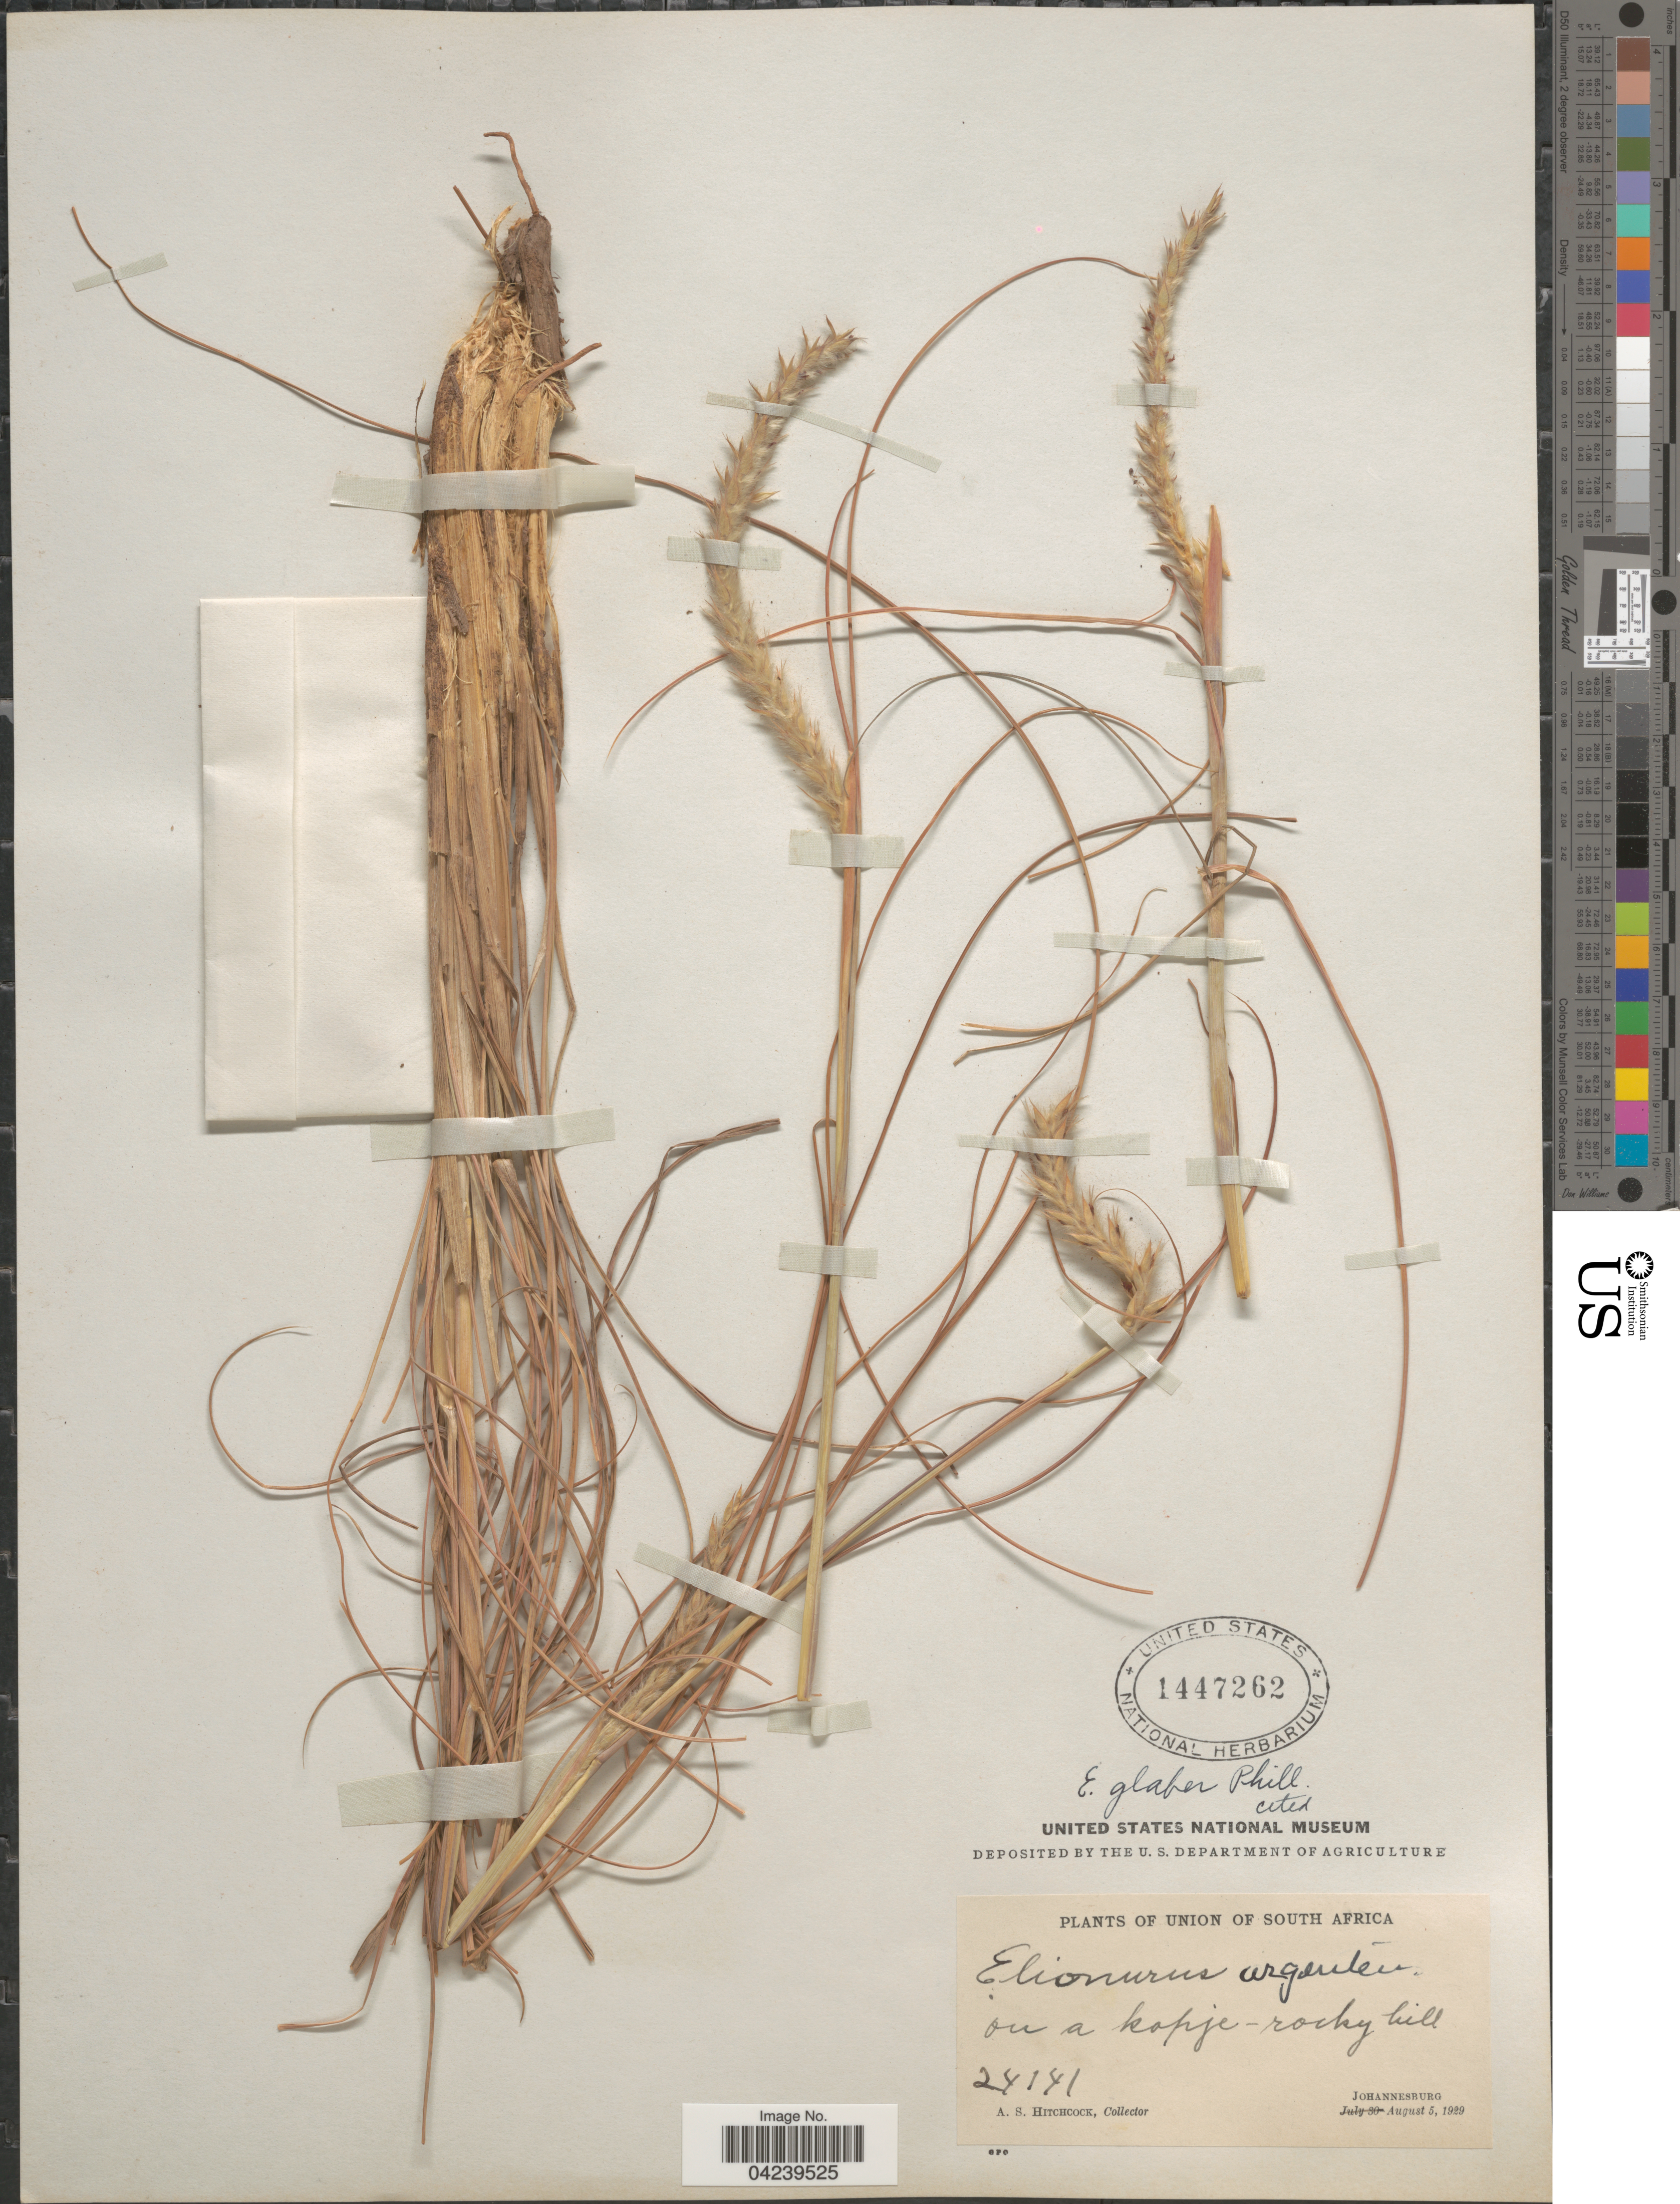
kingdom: Plantae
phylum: Tracheophyta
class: Liliopsida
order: Poales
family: Poaceae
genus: Elionurus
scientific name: Elionurus muticus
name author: (Spreng.) Kuntze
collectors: A. S. Hitchcock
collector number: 24141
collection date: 1929-08-05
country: South Africa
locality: Union of South Africa. On a kopje - rocky hill. Johannesburg.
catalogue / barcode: US 1447262